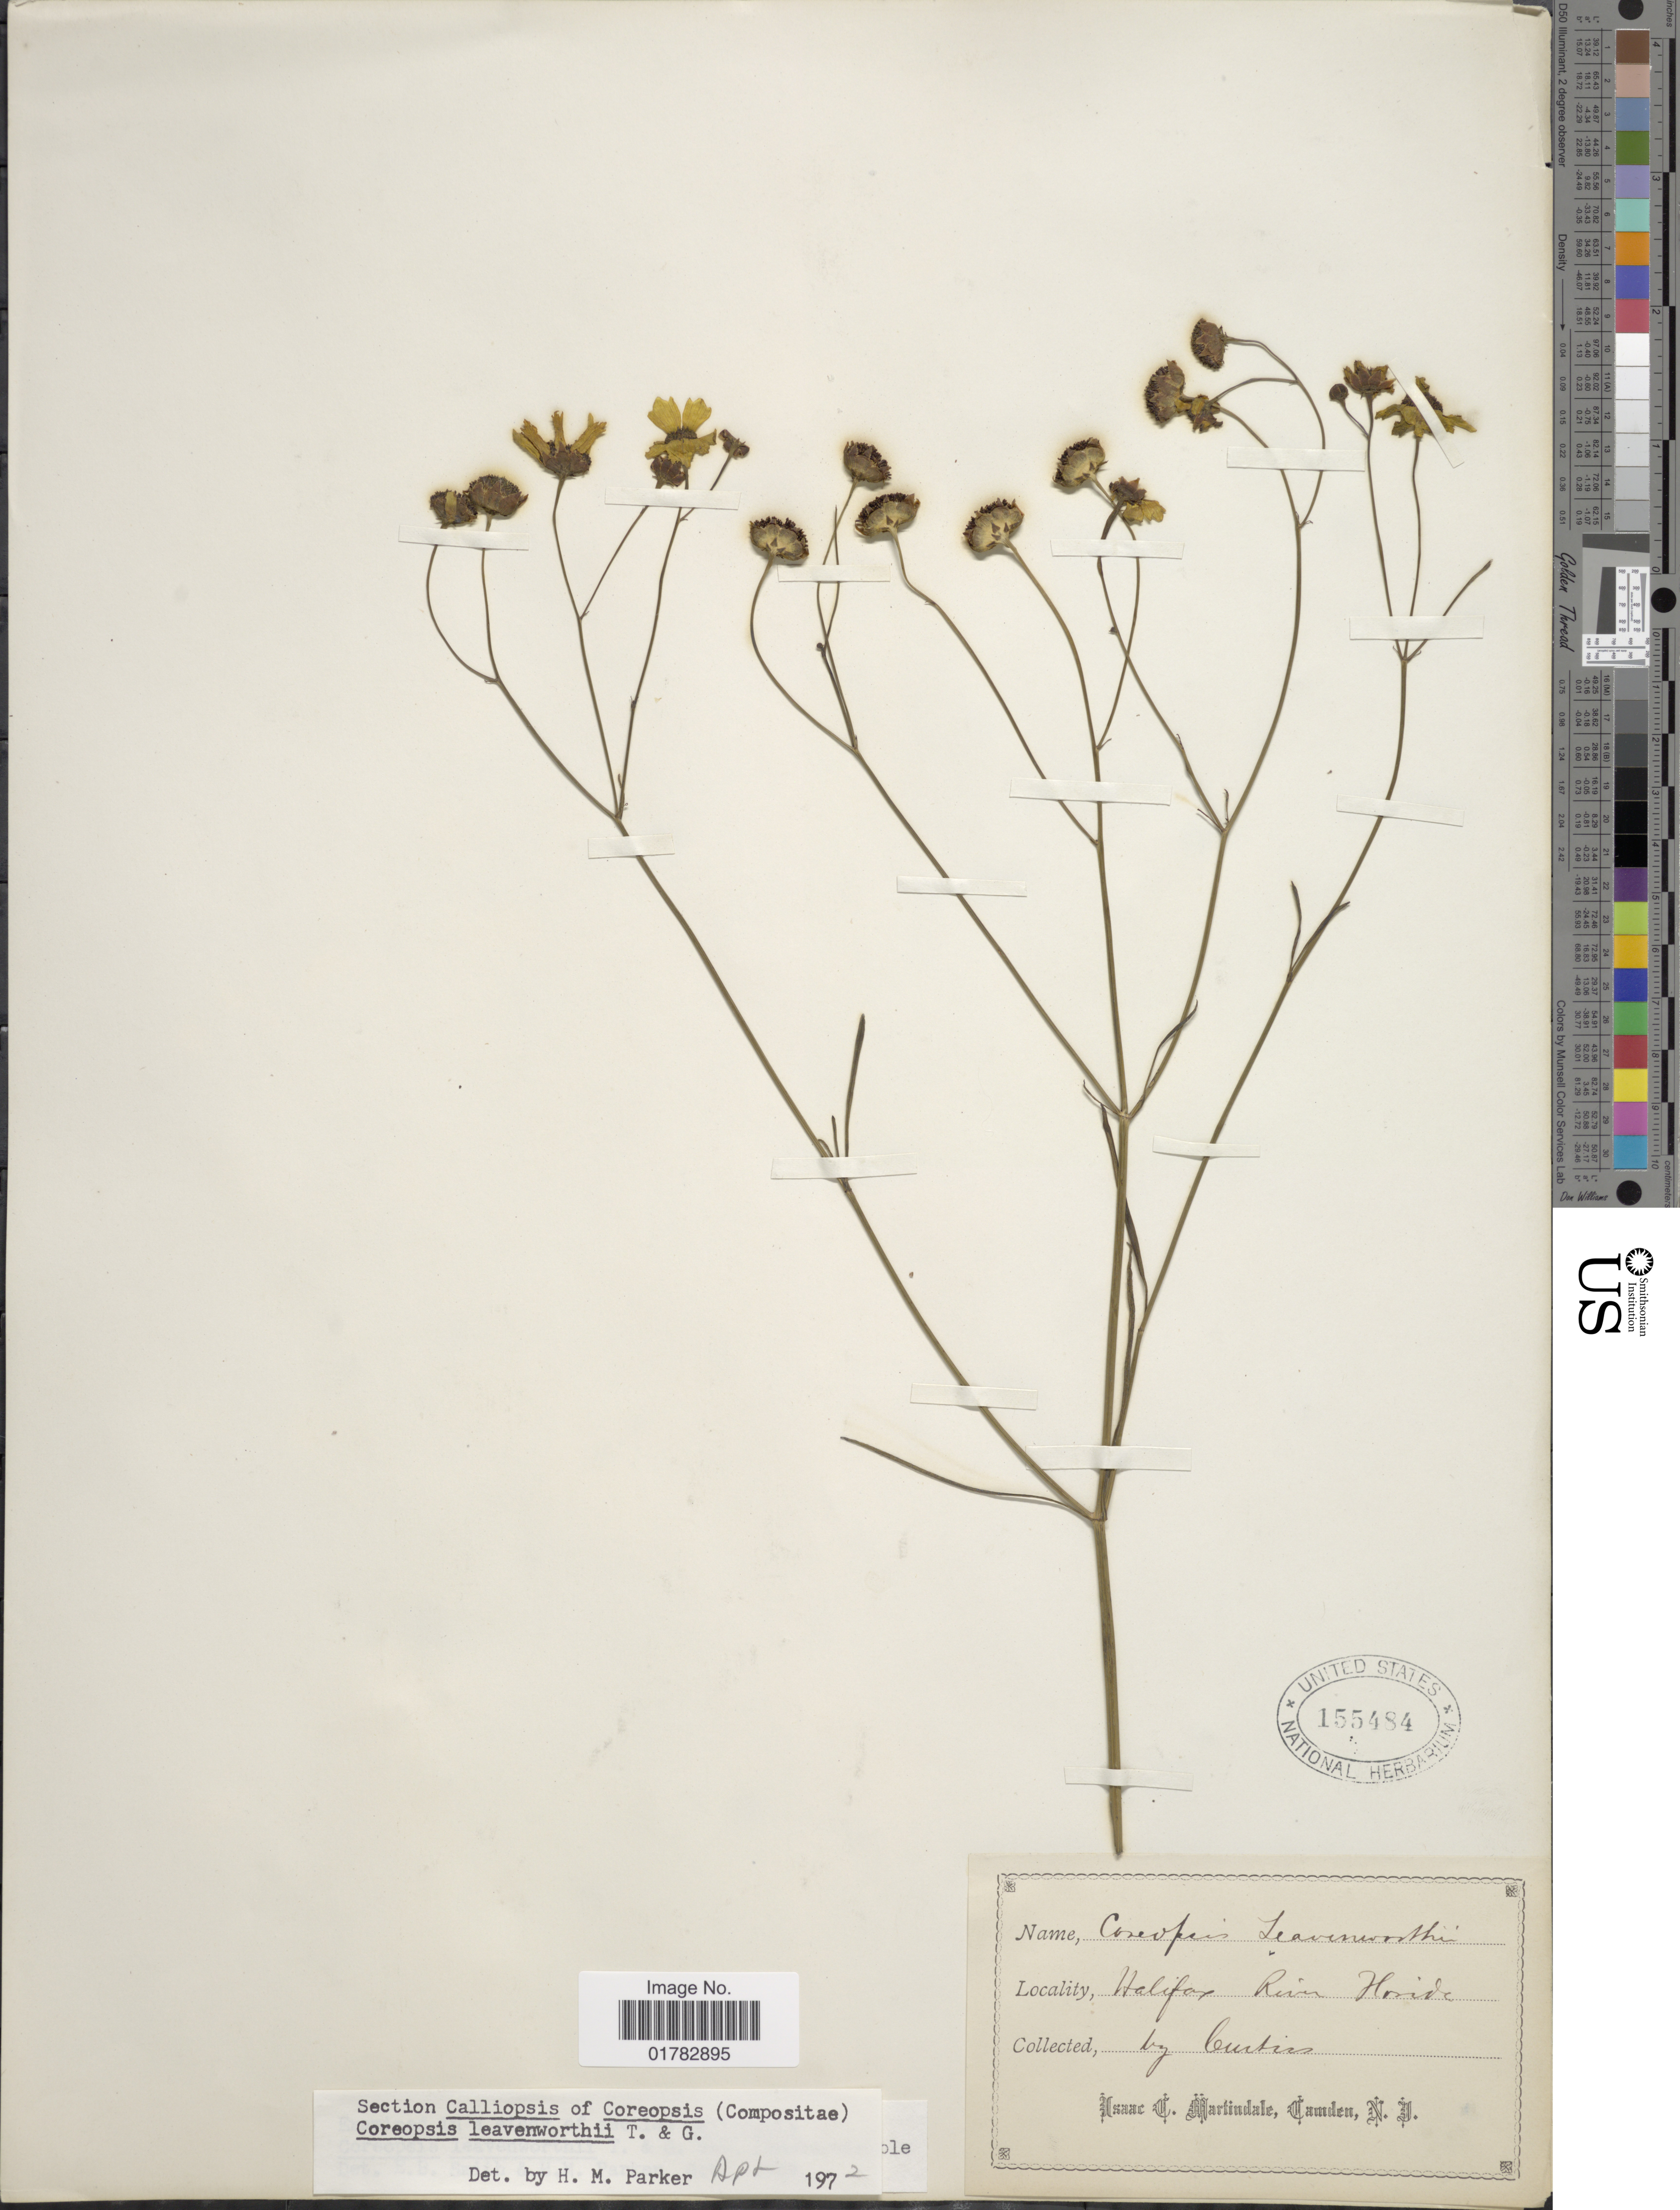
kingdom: Plantae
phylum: Tracheophyta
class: Magnoliopsida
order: Asterales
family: Asteraceae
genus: Coreopsis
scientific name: Coreopsis leavenworthii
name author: Torr. & A. Gray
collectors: -. Curtiss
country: United States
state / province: Florida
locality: Halifax River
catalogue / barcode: US 155484